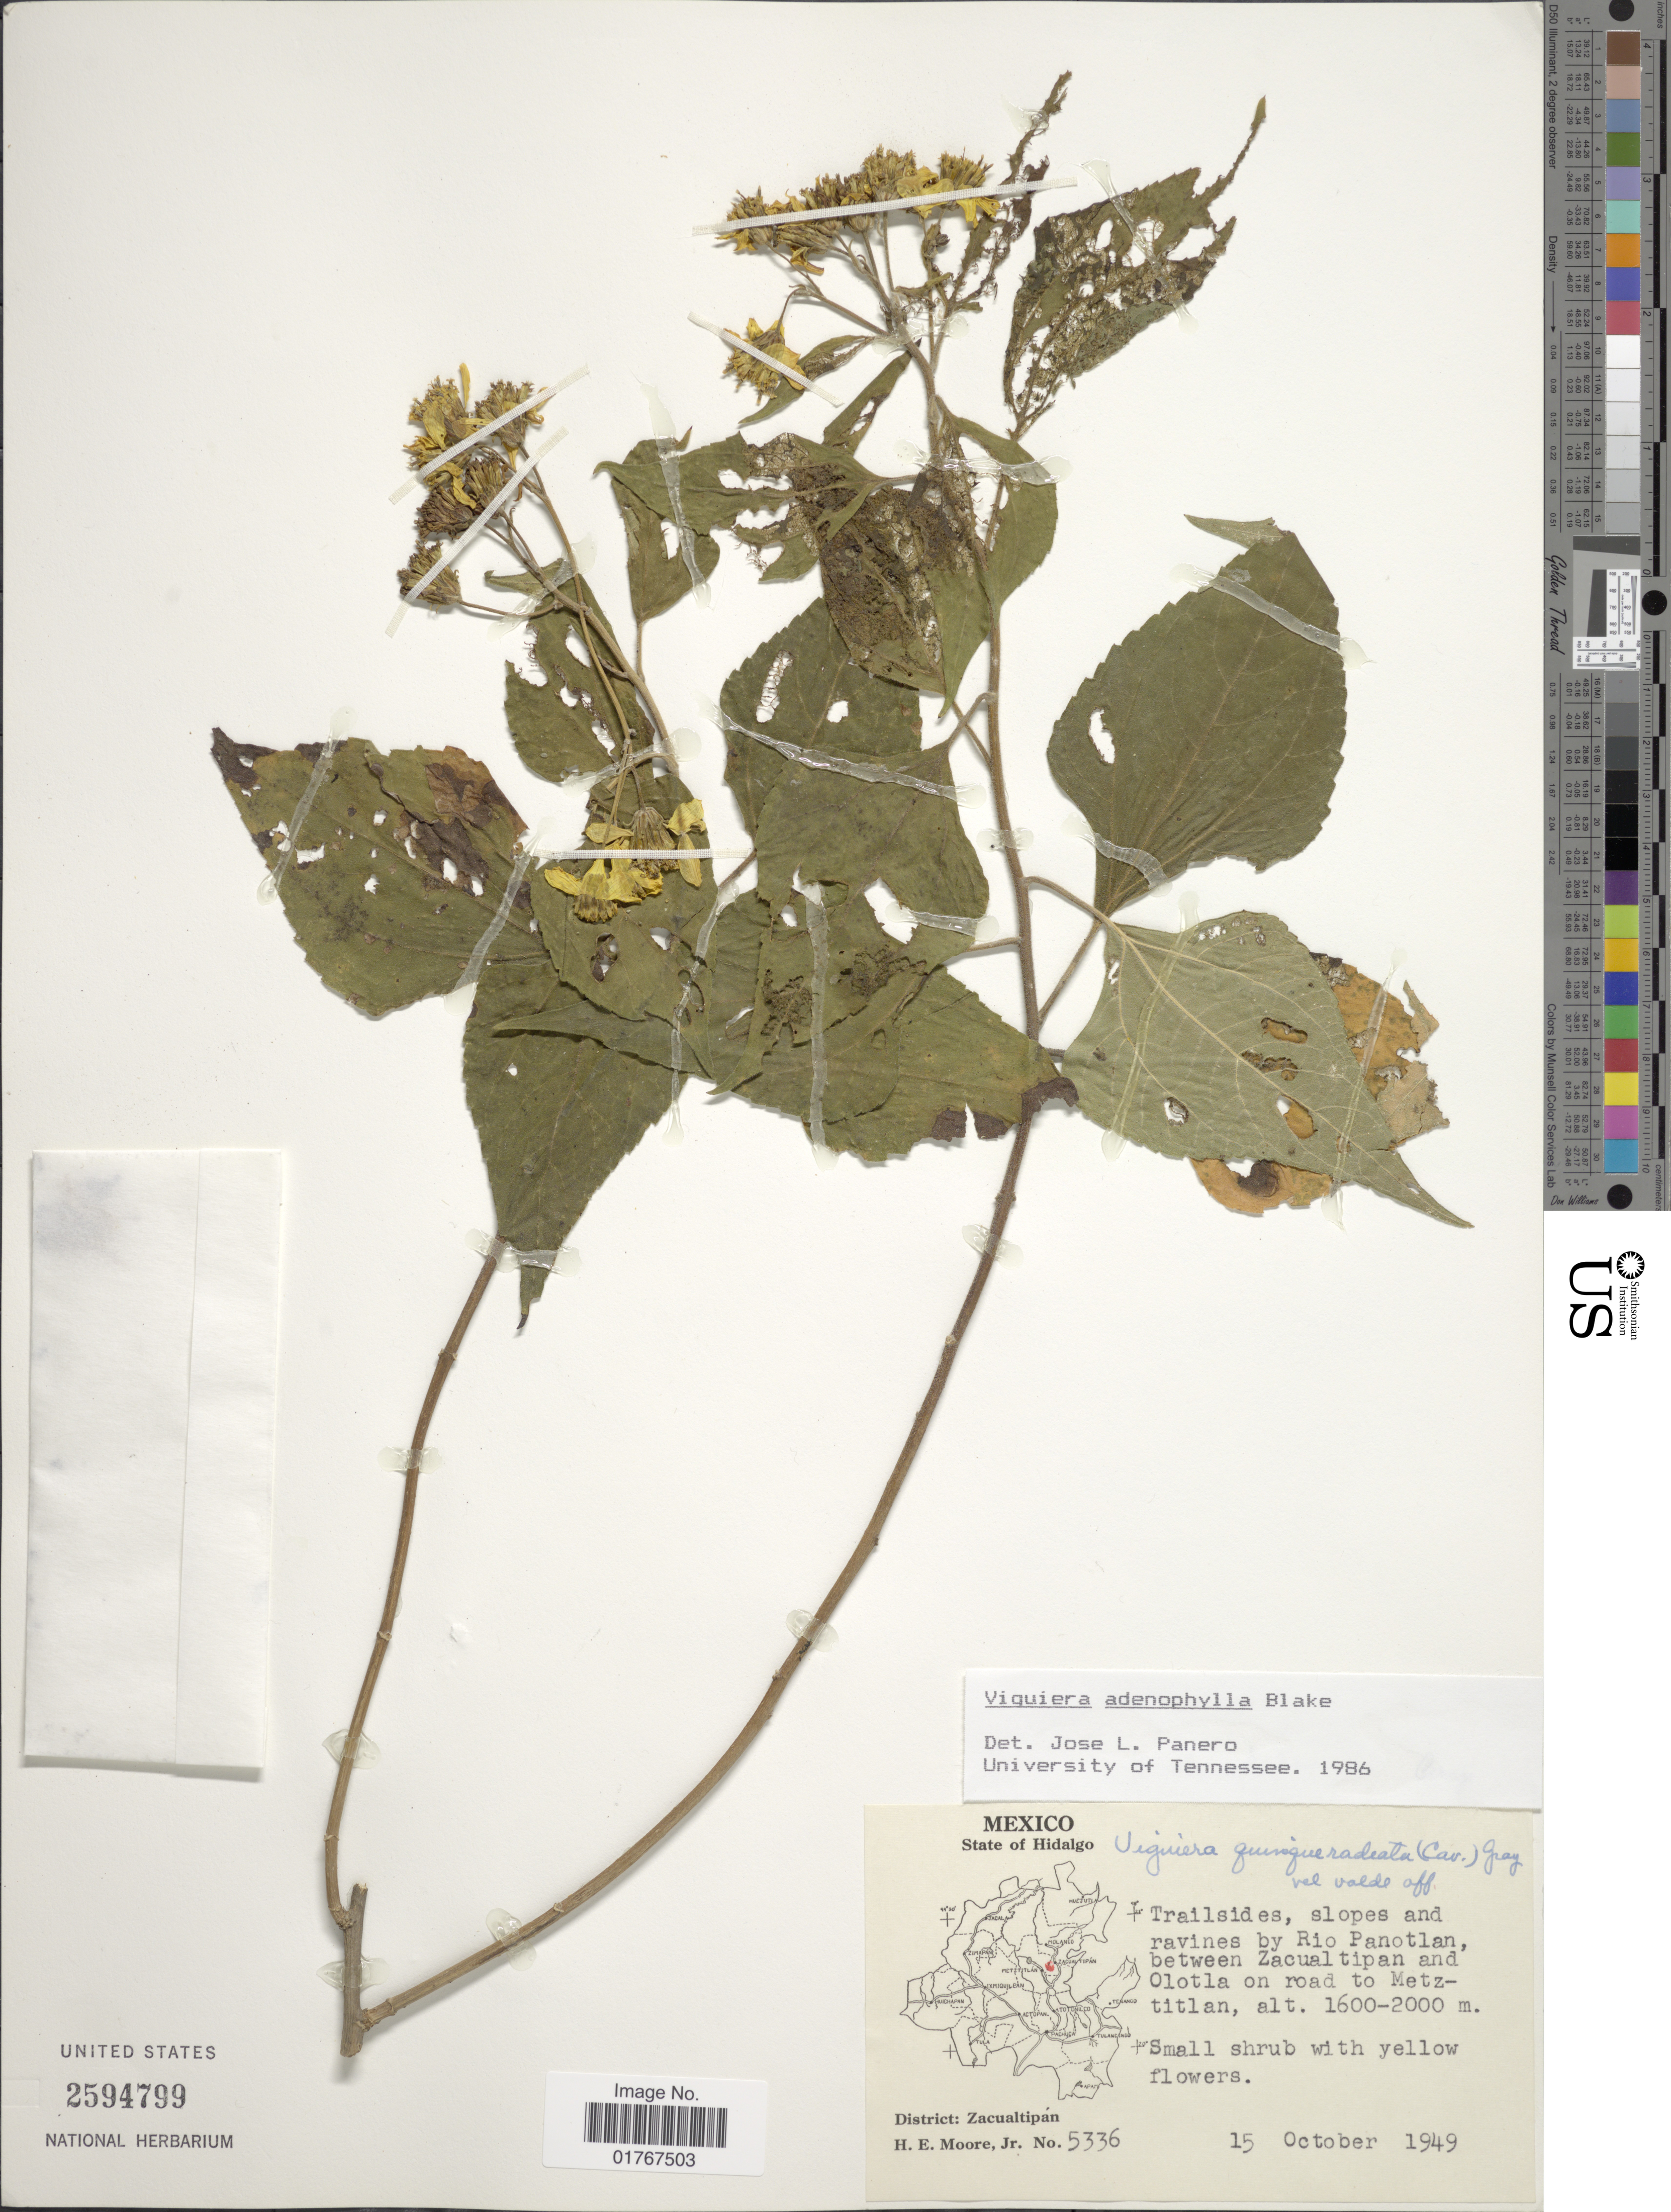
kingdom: Plantae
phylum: Tracheophyta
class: Magnoliopsida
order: Asterales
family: Asteraceae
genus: Viguiera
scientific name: Viguiera adenophylla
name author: S.F. Blake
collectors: H. Moore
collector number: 5336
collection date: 1949-10-15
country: Mexico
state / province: Hidalgo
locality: Trailsides, slopes and ravines by Rio Panotlan, between Zacualtipan and Olotla on road to Metztitlan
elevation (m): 1600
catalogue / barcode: US 2594799